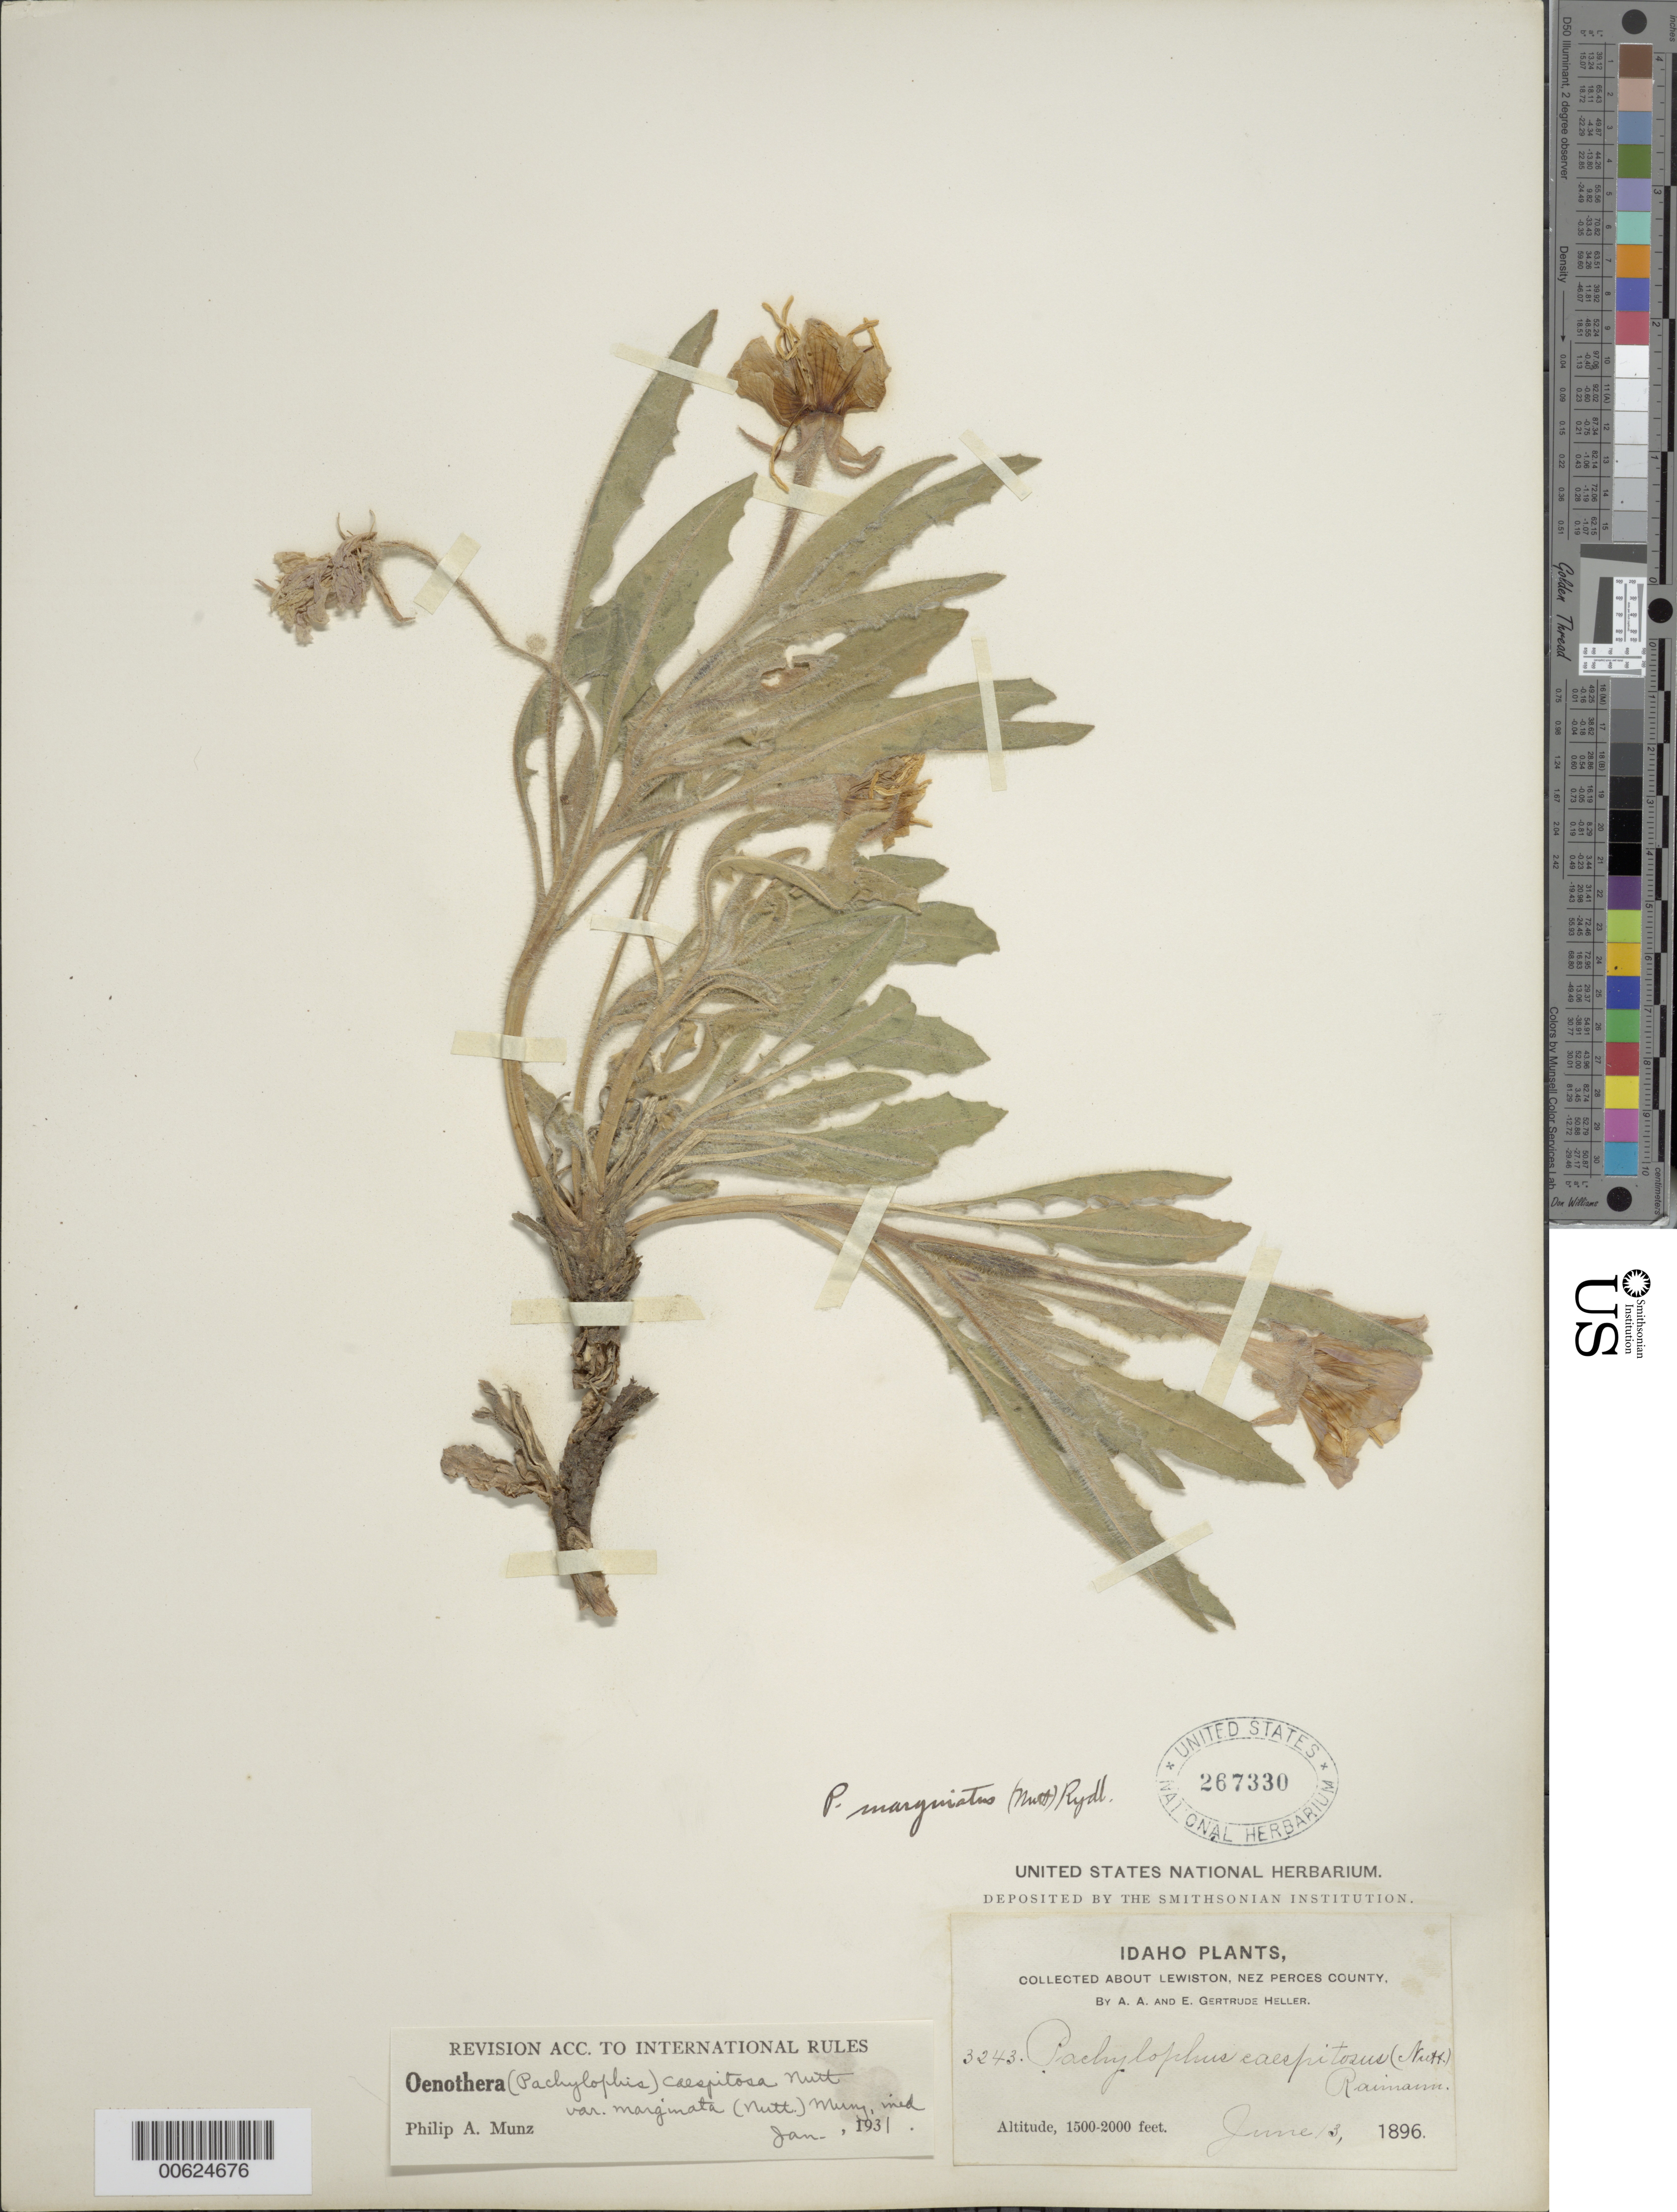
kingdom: Plantae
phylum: Tracheophyta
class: Magnoliopsida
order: Myrtales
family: Onagraceae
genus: Oenothera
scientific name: Oenothera cespitosa subsp. marginata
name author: (Nutt. ex Hook. & Arn.) Munz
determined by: Munz, Philip A.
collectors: A. A. Heller & E. G. Heller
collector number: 3243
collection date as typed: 13 Jun 1896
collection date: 1896-06-13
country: United States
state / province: Idaho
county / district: Nez Perce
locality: Lewiston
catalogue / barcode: US 267330